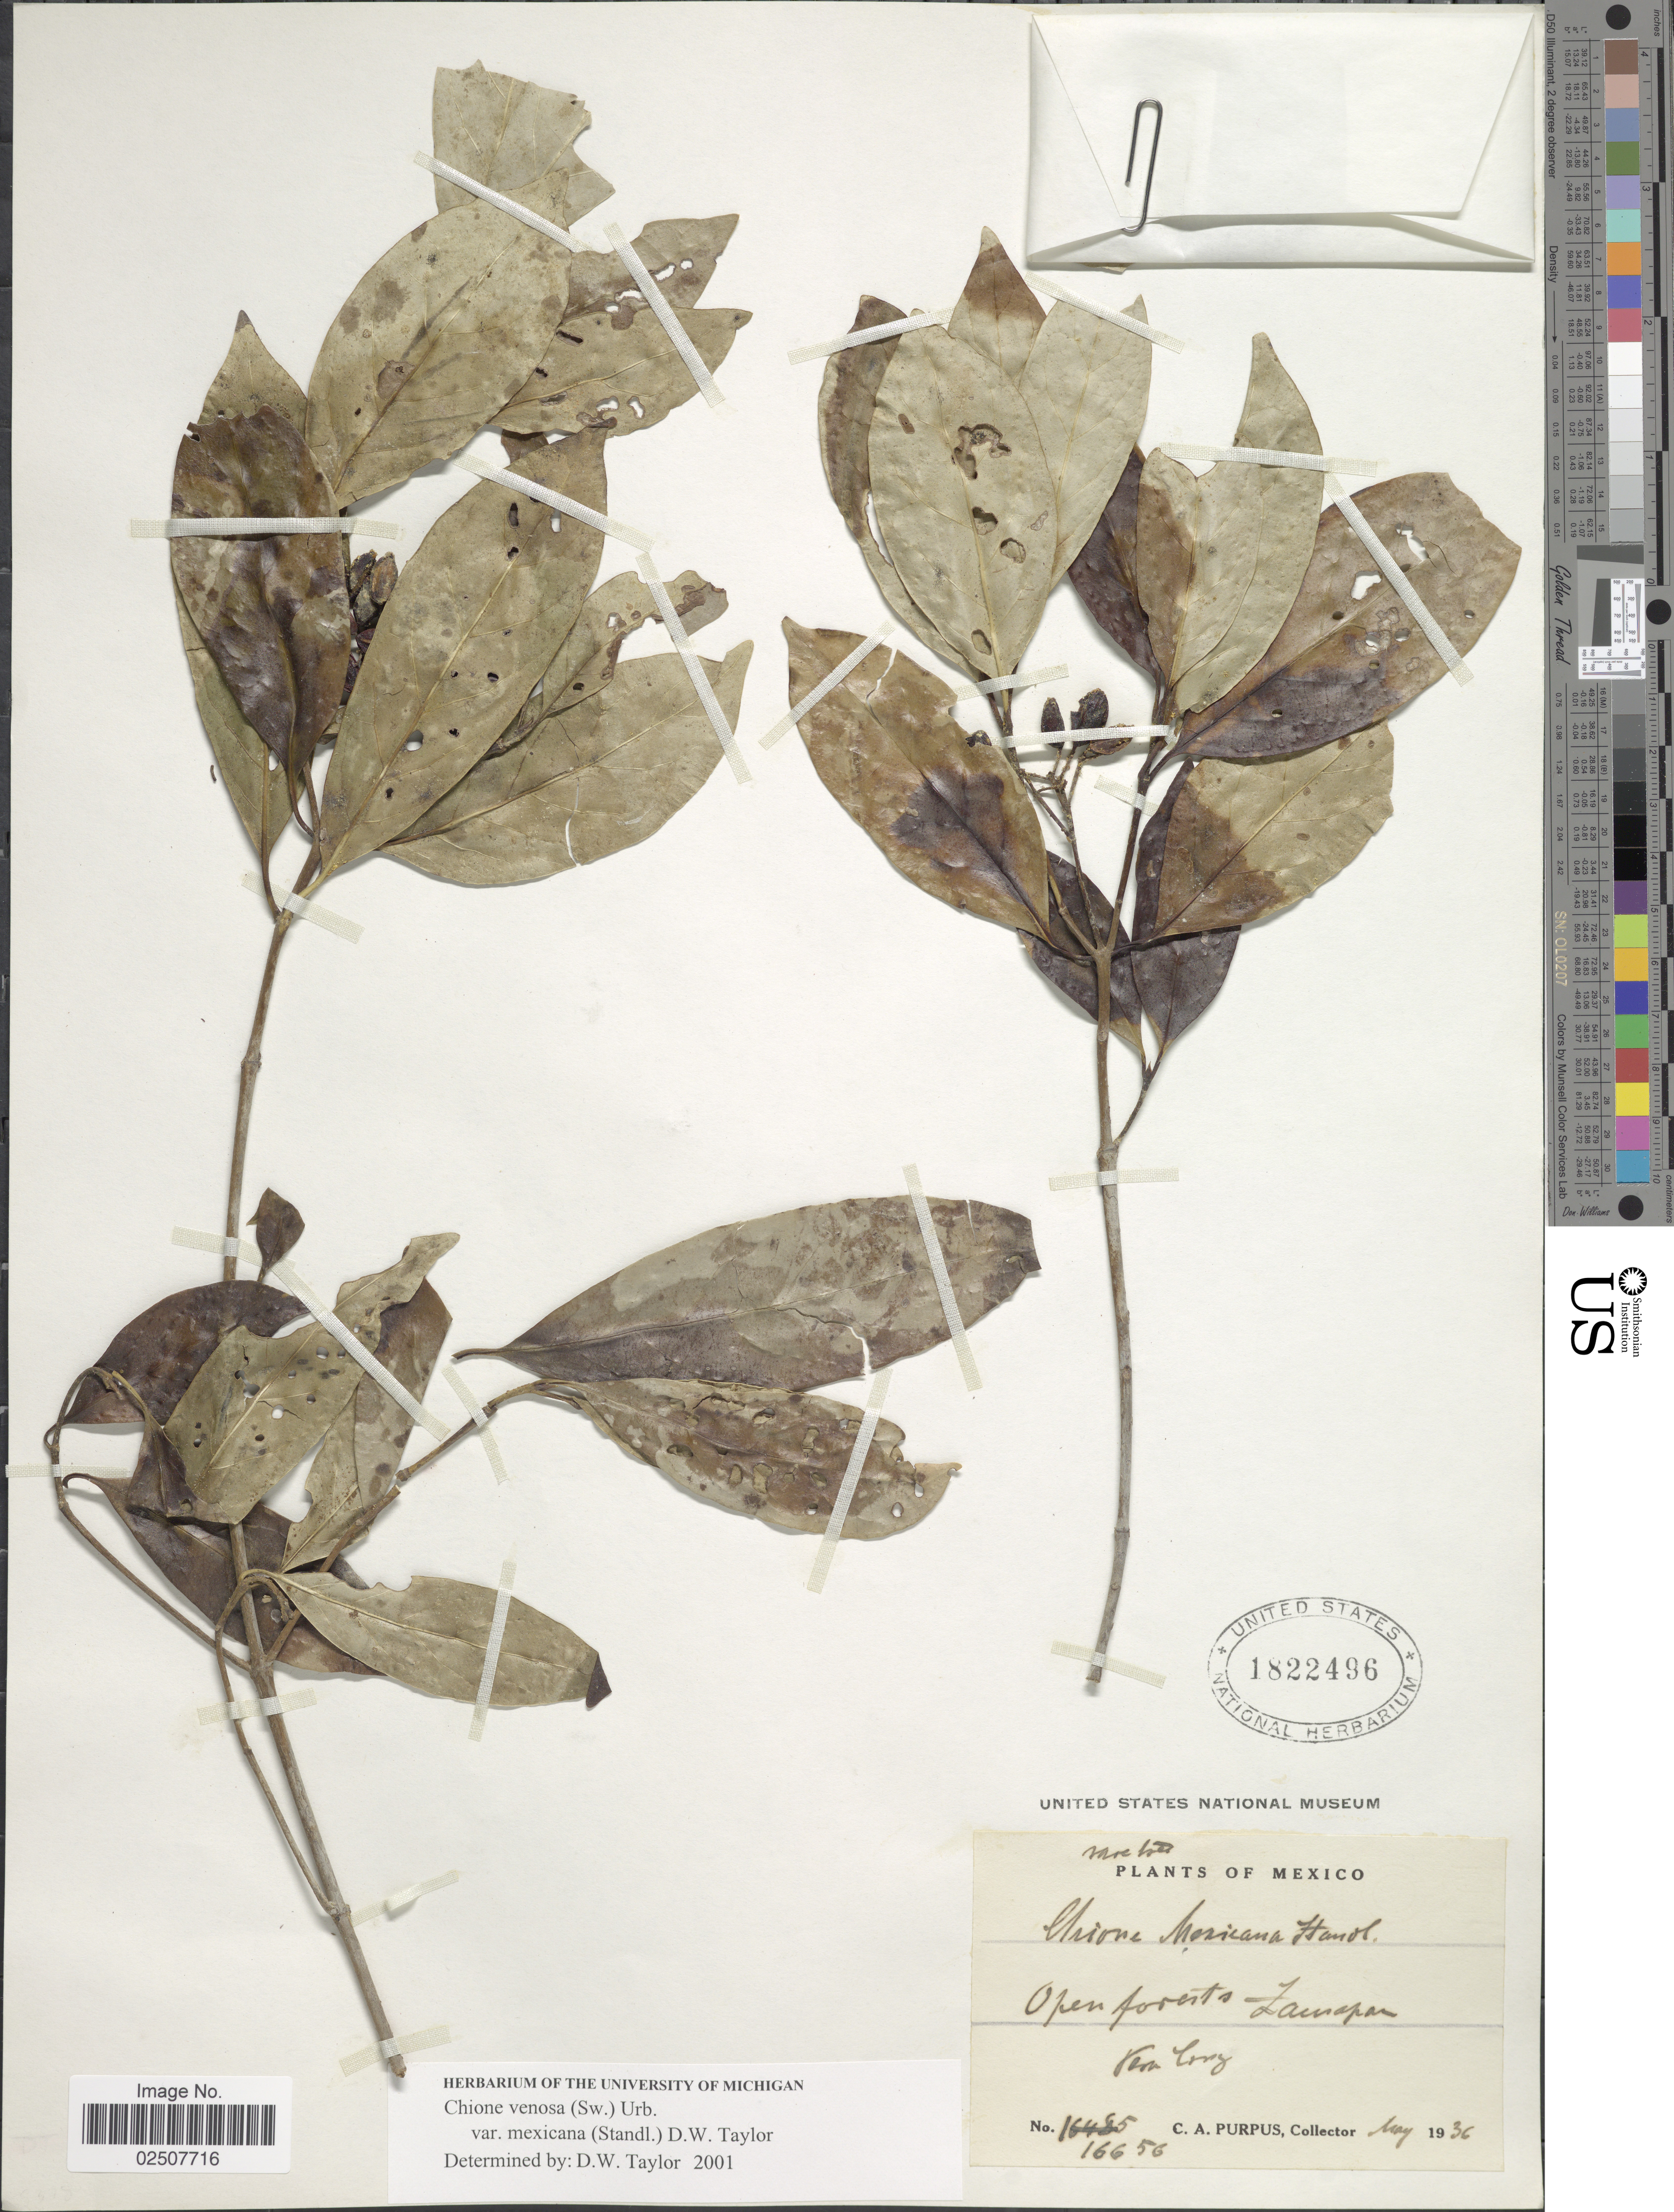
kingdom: Plantae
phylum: Tracheophyta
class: Magnoliopsida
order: Gentianales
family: Rubiaceae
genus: Chione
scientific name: Chione venosa var. mexicana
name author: (Sw.) Urb.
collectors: C. A. Purpus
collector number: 16656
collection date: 1936-05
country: Mexico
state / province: Veracruz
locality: Open forests - Zacuapan, Vera Cruz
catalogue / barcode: US 1822496